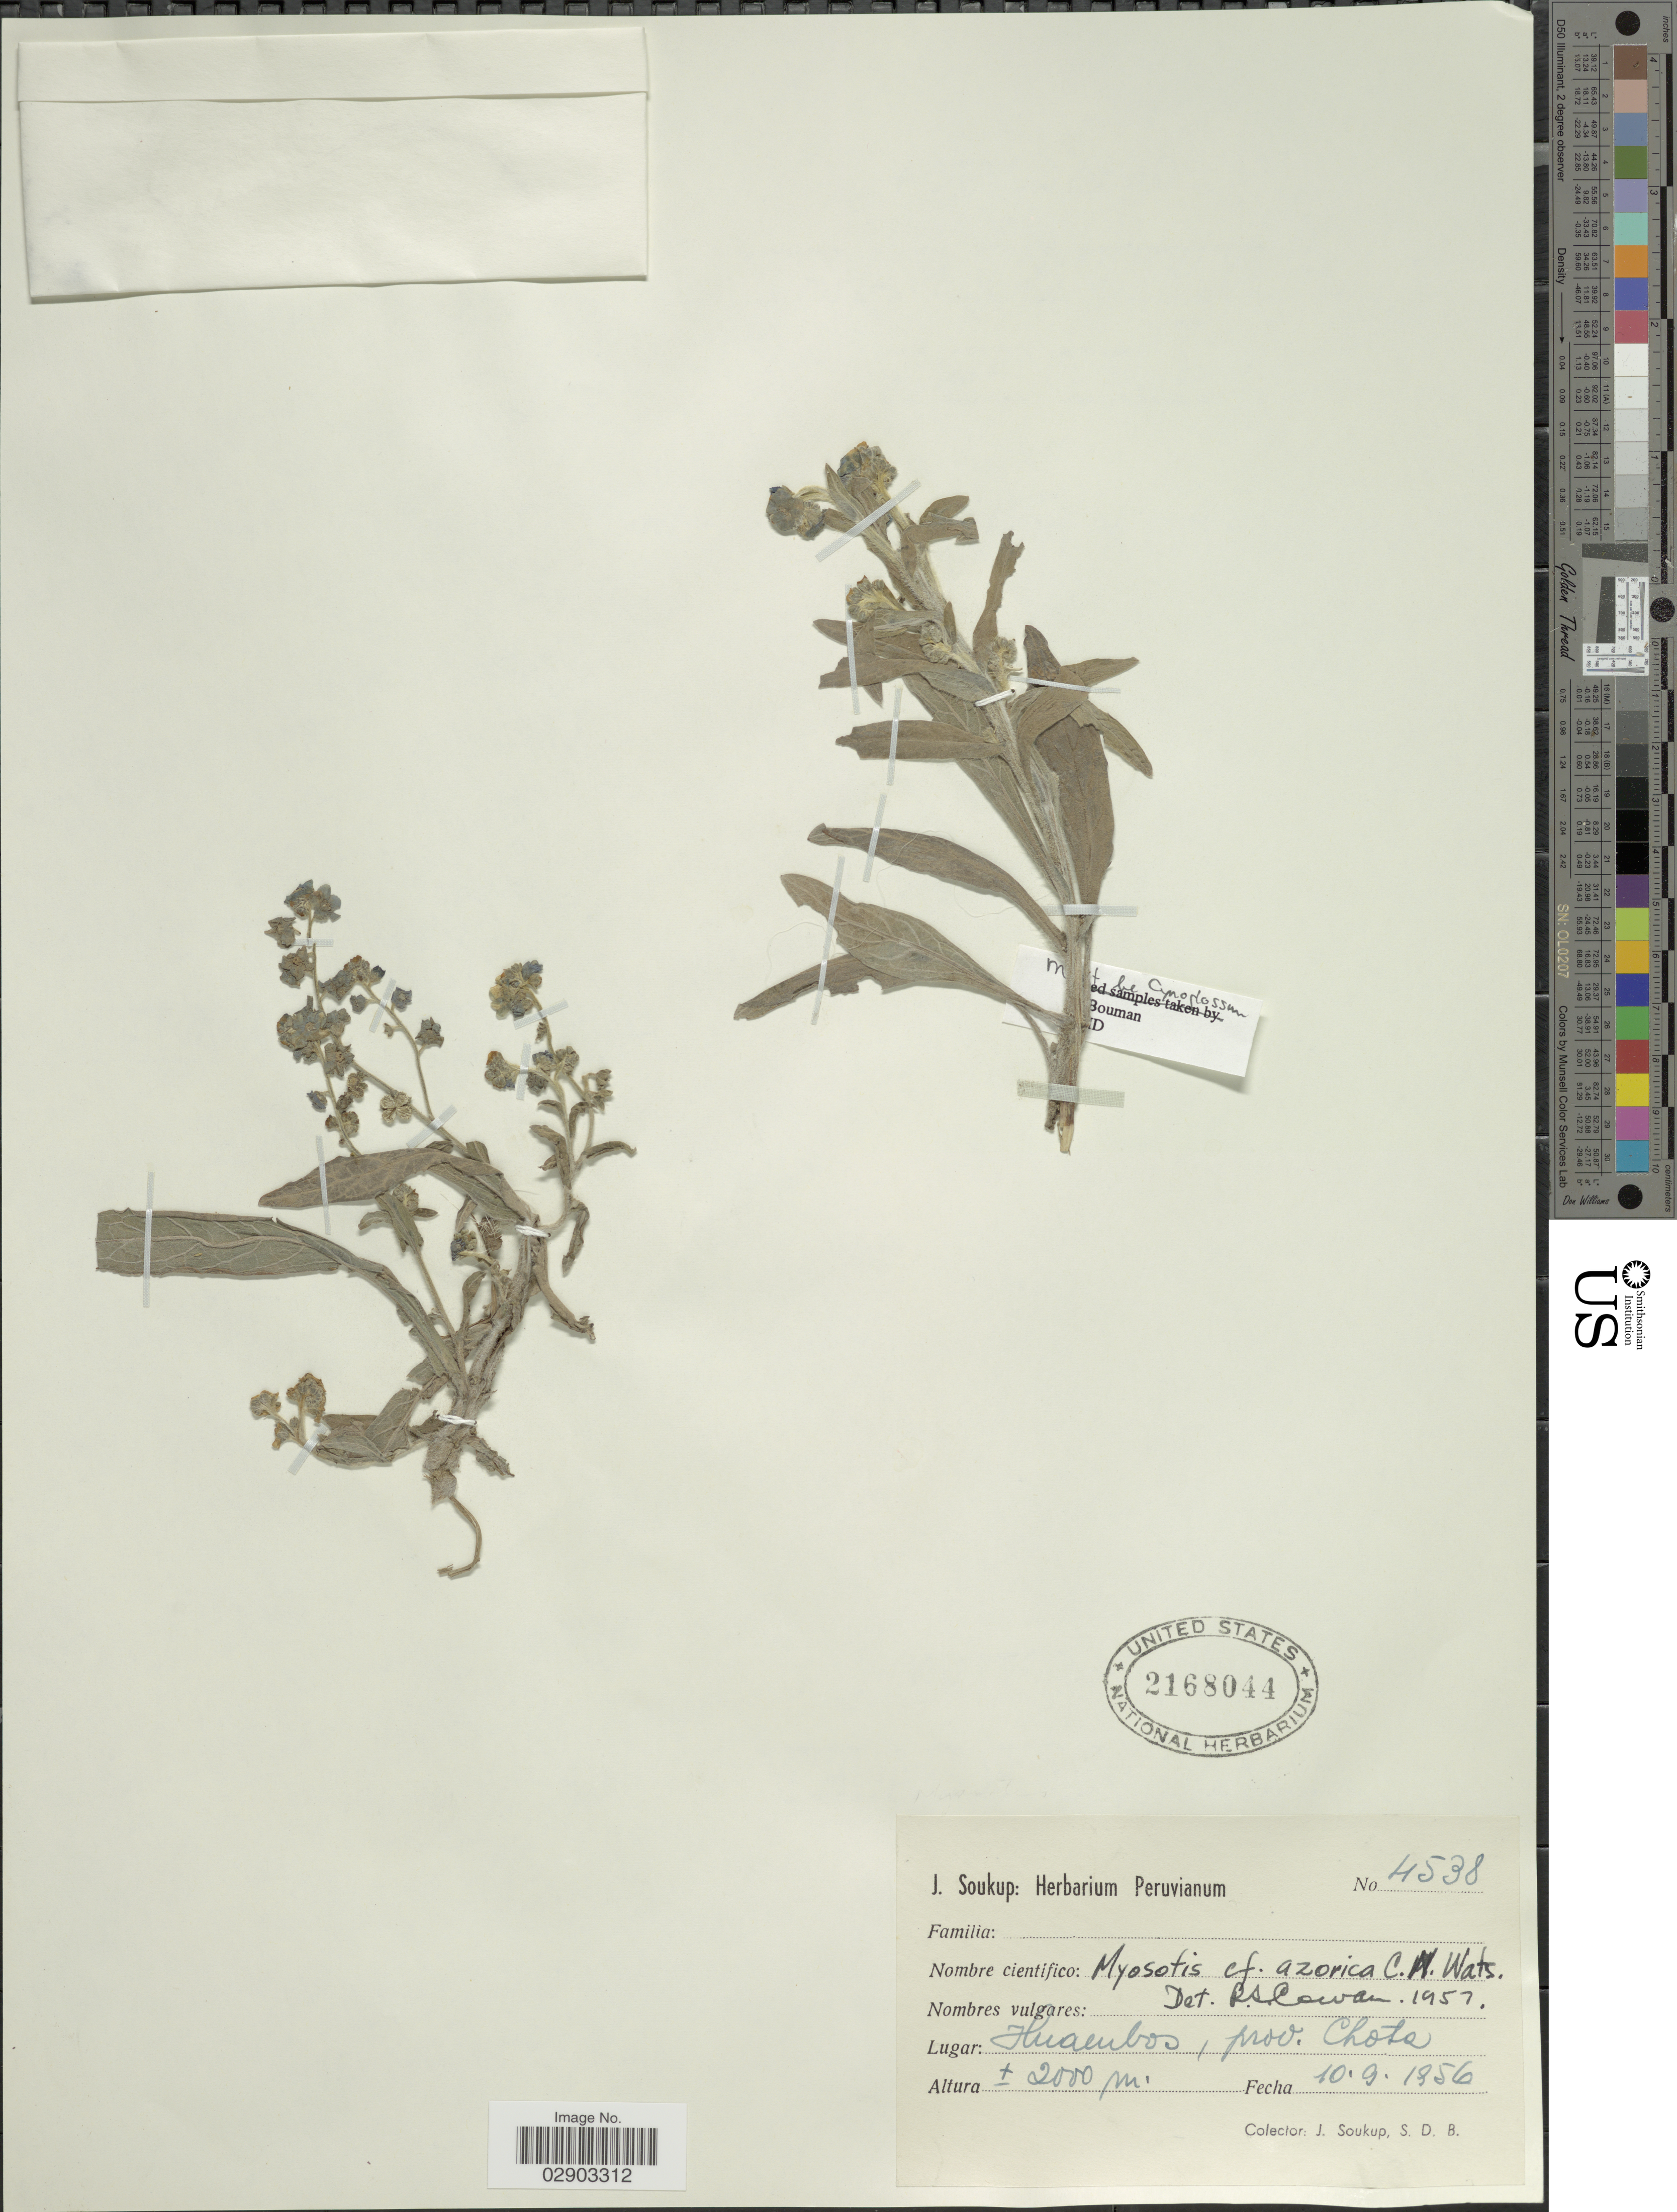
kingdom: Plantae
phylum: Tracheophyta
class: Magnoliopsida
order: Boraginales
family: Boraginaceae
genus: Cynoglossum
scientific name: Cynoglossum sp.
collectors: J. Soukup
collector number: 4538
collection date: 1956-09-10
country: Peru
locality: Huambos, prov. Chota.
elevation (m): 2000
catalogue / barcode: US 2168044